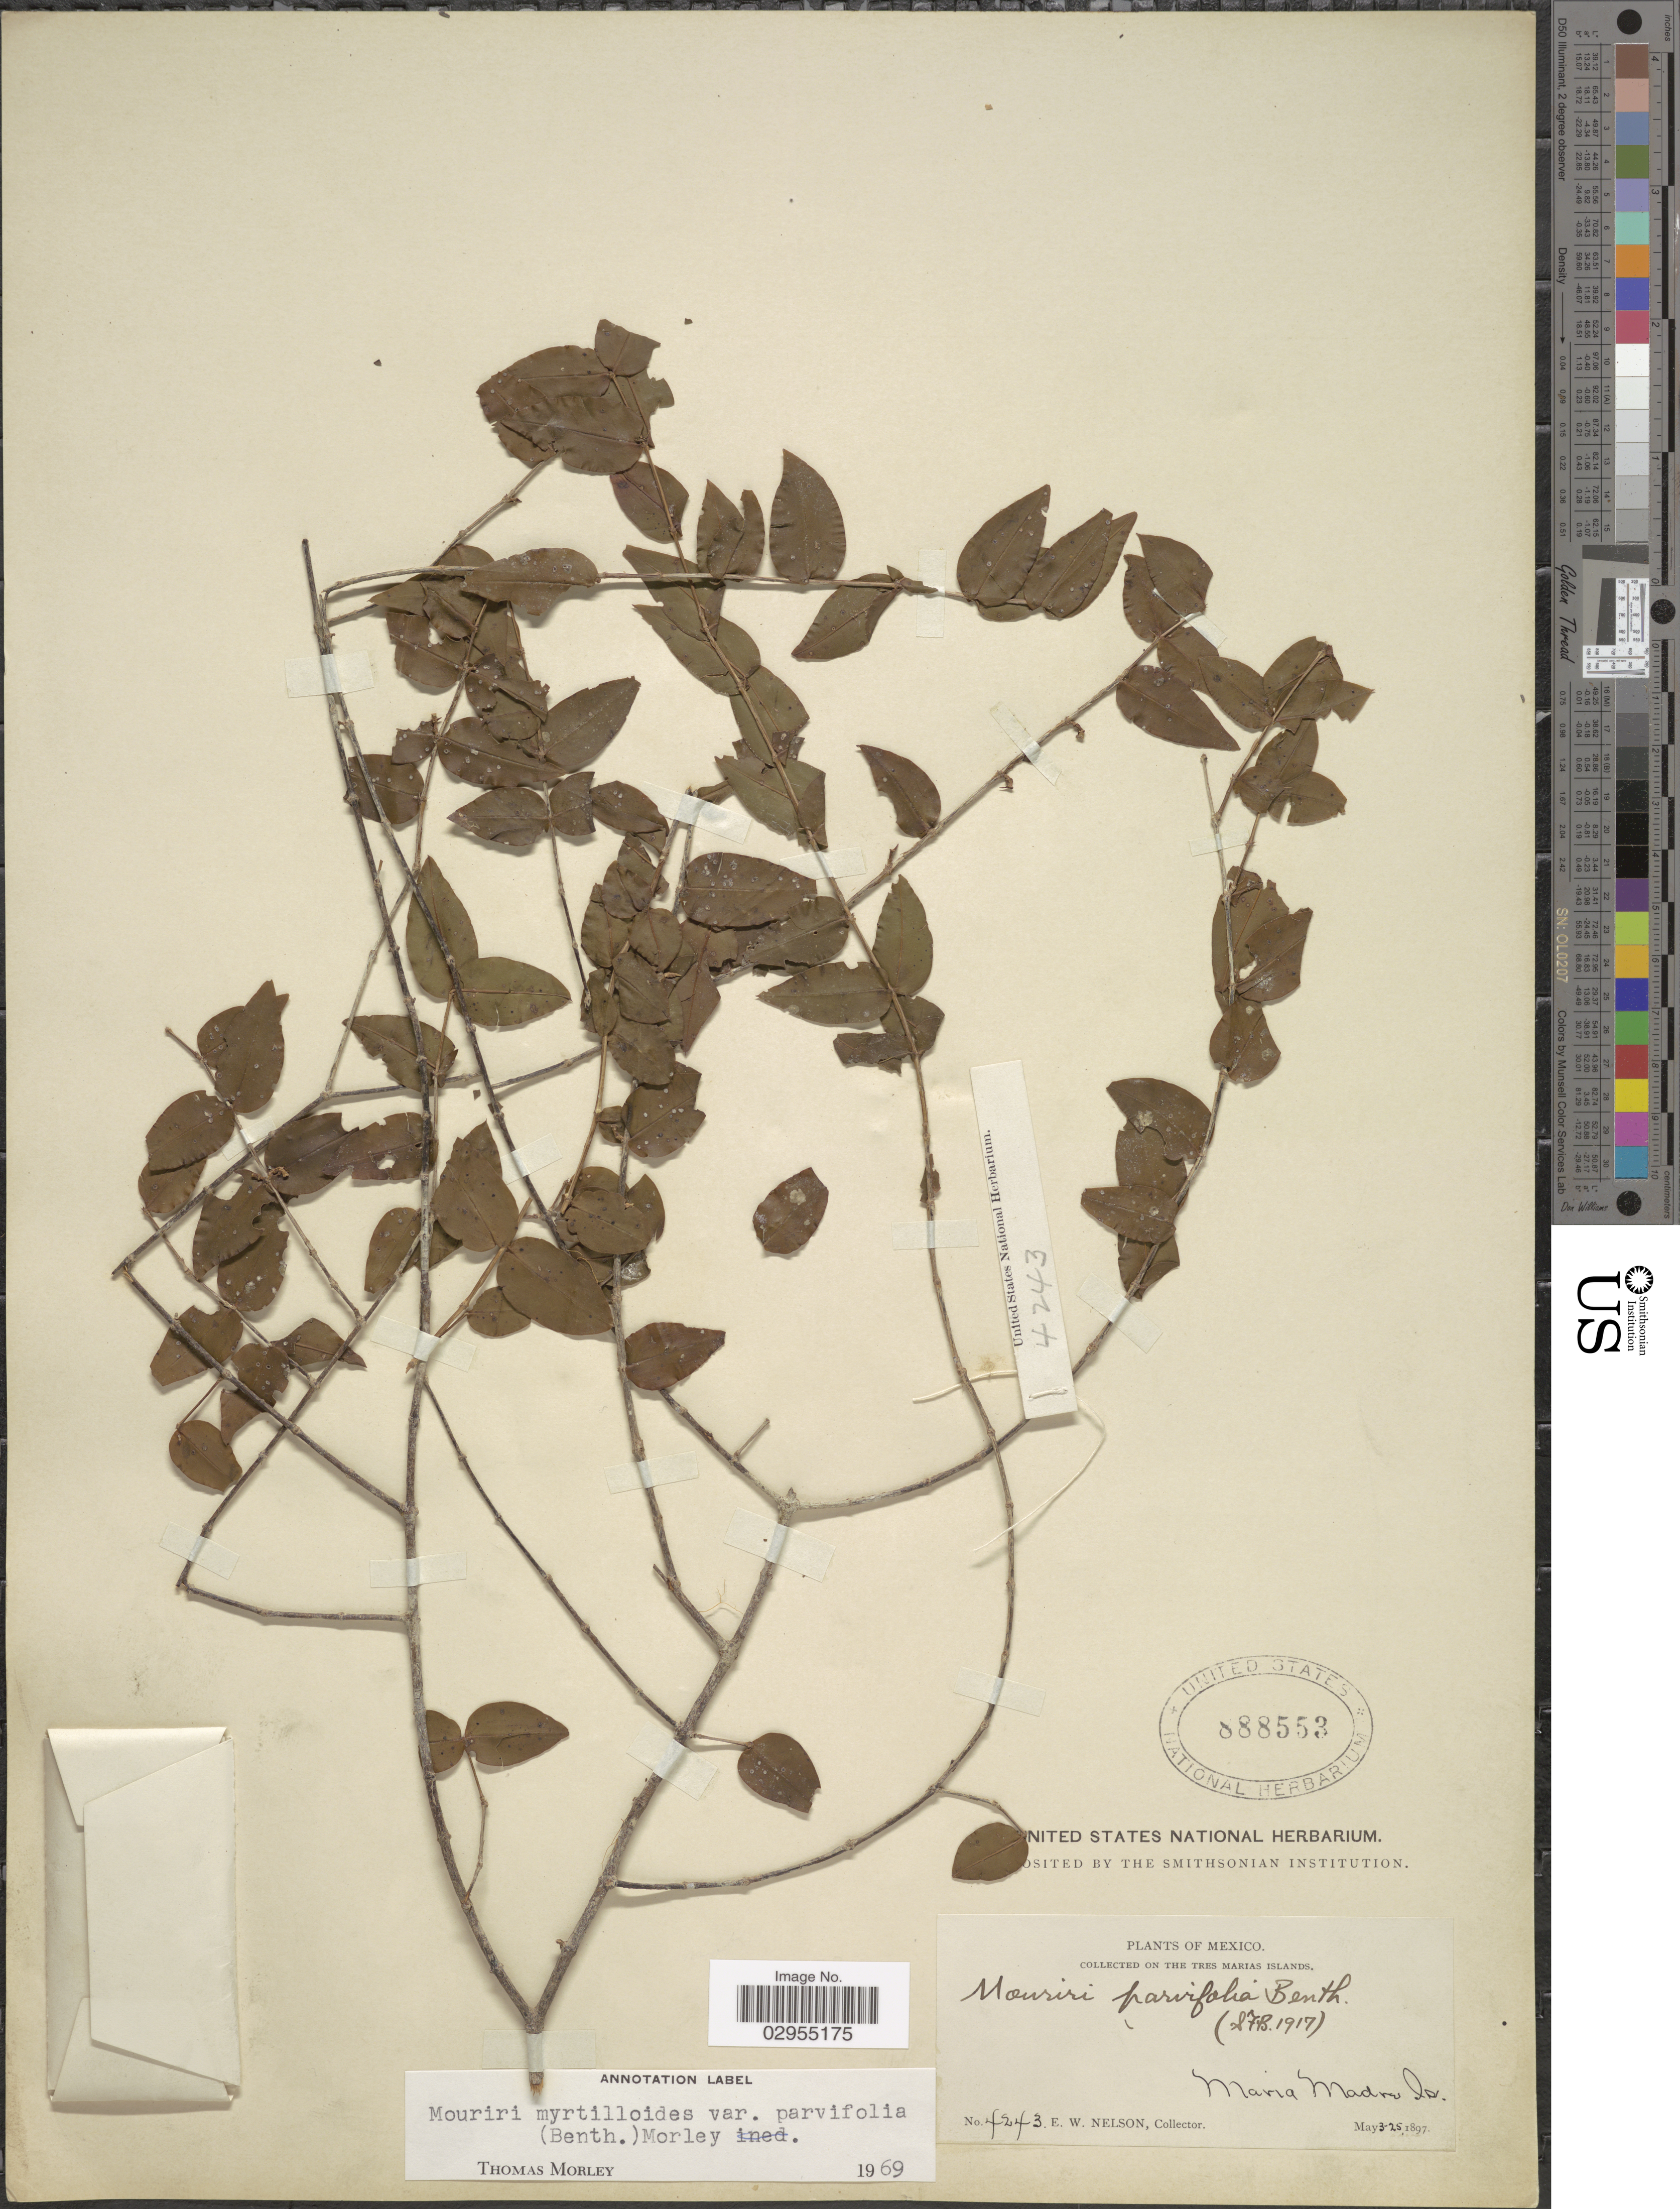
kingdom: Plantae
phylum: Tracheophyta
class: Magnoliopsida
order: Myrtales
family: Melastomataceae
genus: Mouriri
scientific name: Mouriri myrtilloides subsp. parvifolia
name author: (Benth.) Morley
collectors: E. W. Nelson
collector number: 4243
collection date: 1897-05-03/1897-05-25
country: Mexico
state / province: Nayarit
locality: Tres Marias Islands, Maria Madre Is.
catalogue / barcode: US 888553